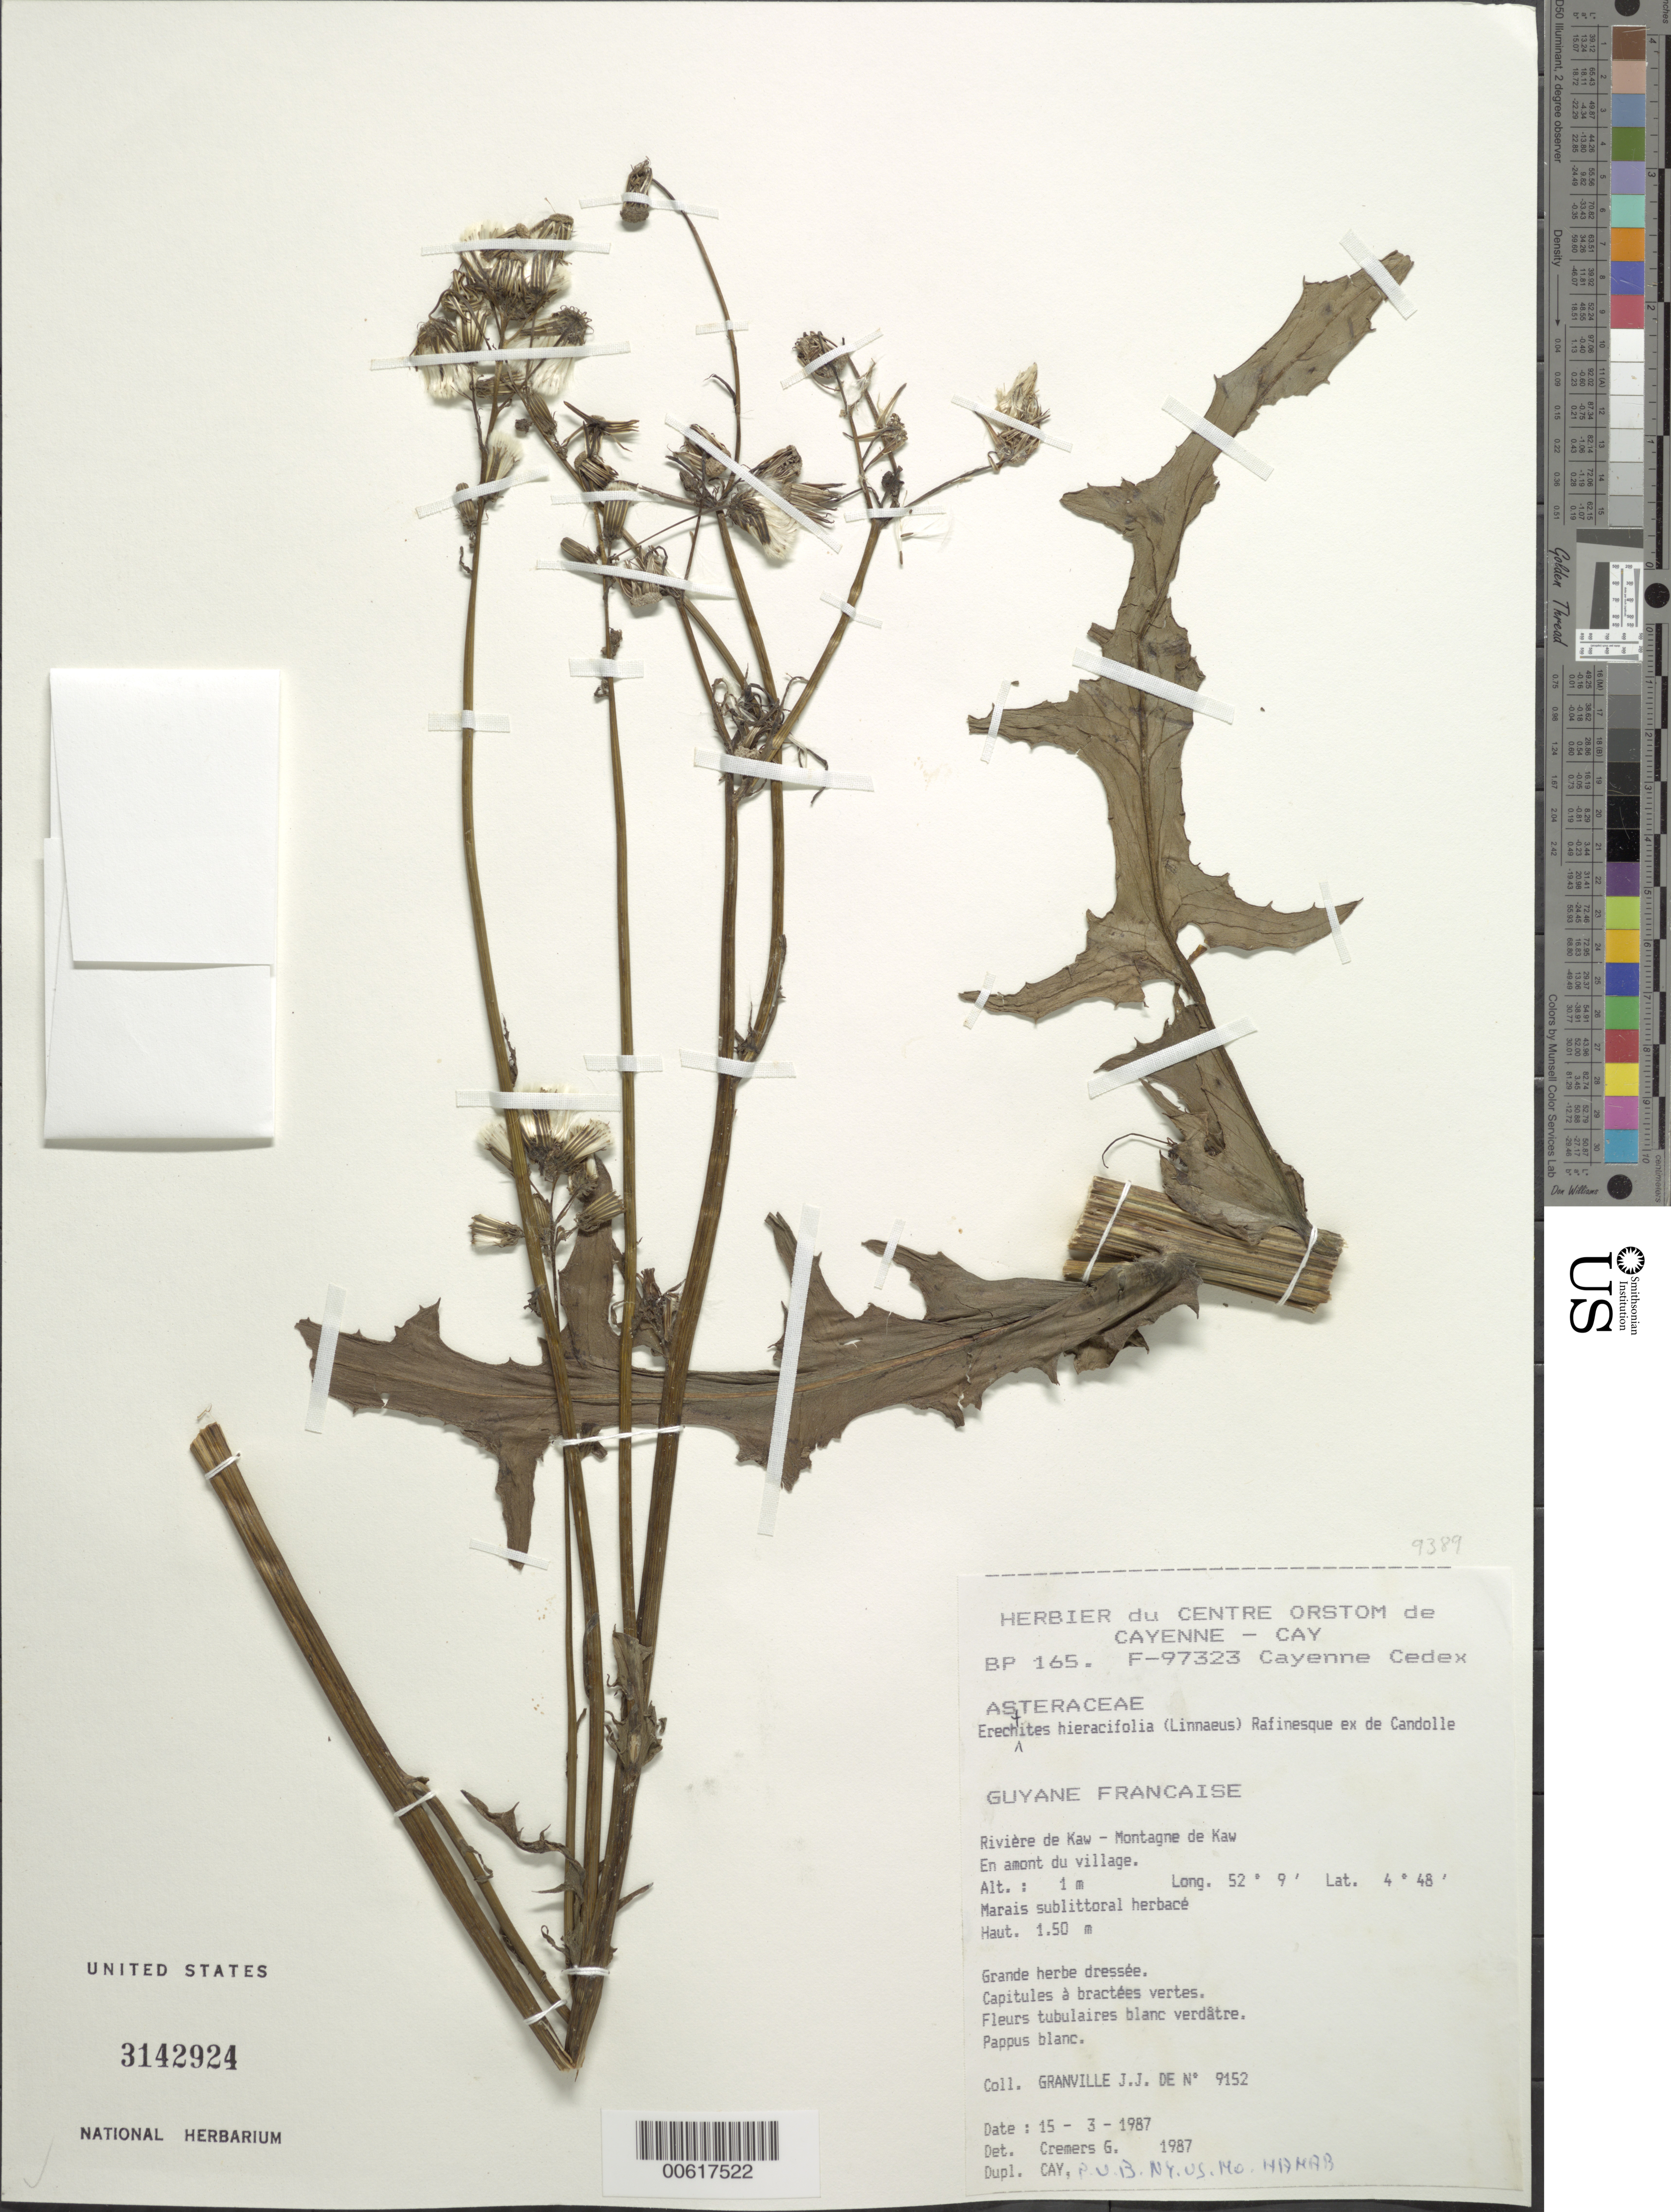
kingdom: Plantae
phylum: Tracheophyta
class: Magnoliopsida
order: Asterales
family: Asteraceae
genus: Erechtites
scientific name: Erechtites hieraciifolius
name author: (L.) Raf. ex DC.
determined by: Cremers, Georges A.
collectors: J.-J. de Granville et al.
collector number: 9152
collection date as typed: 15-Mar-87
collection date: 1987-03-15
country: French Guiana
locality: Rivière de Kaw, Montagne de Kaw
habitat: Marais sublittoral herbace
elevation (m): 1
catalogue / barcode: US 3142924